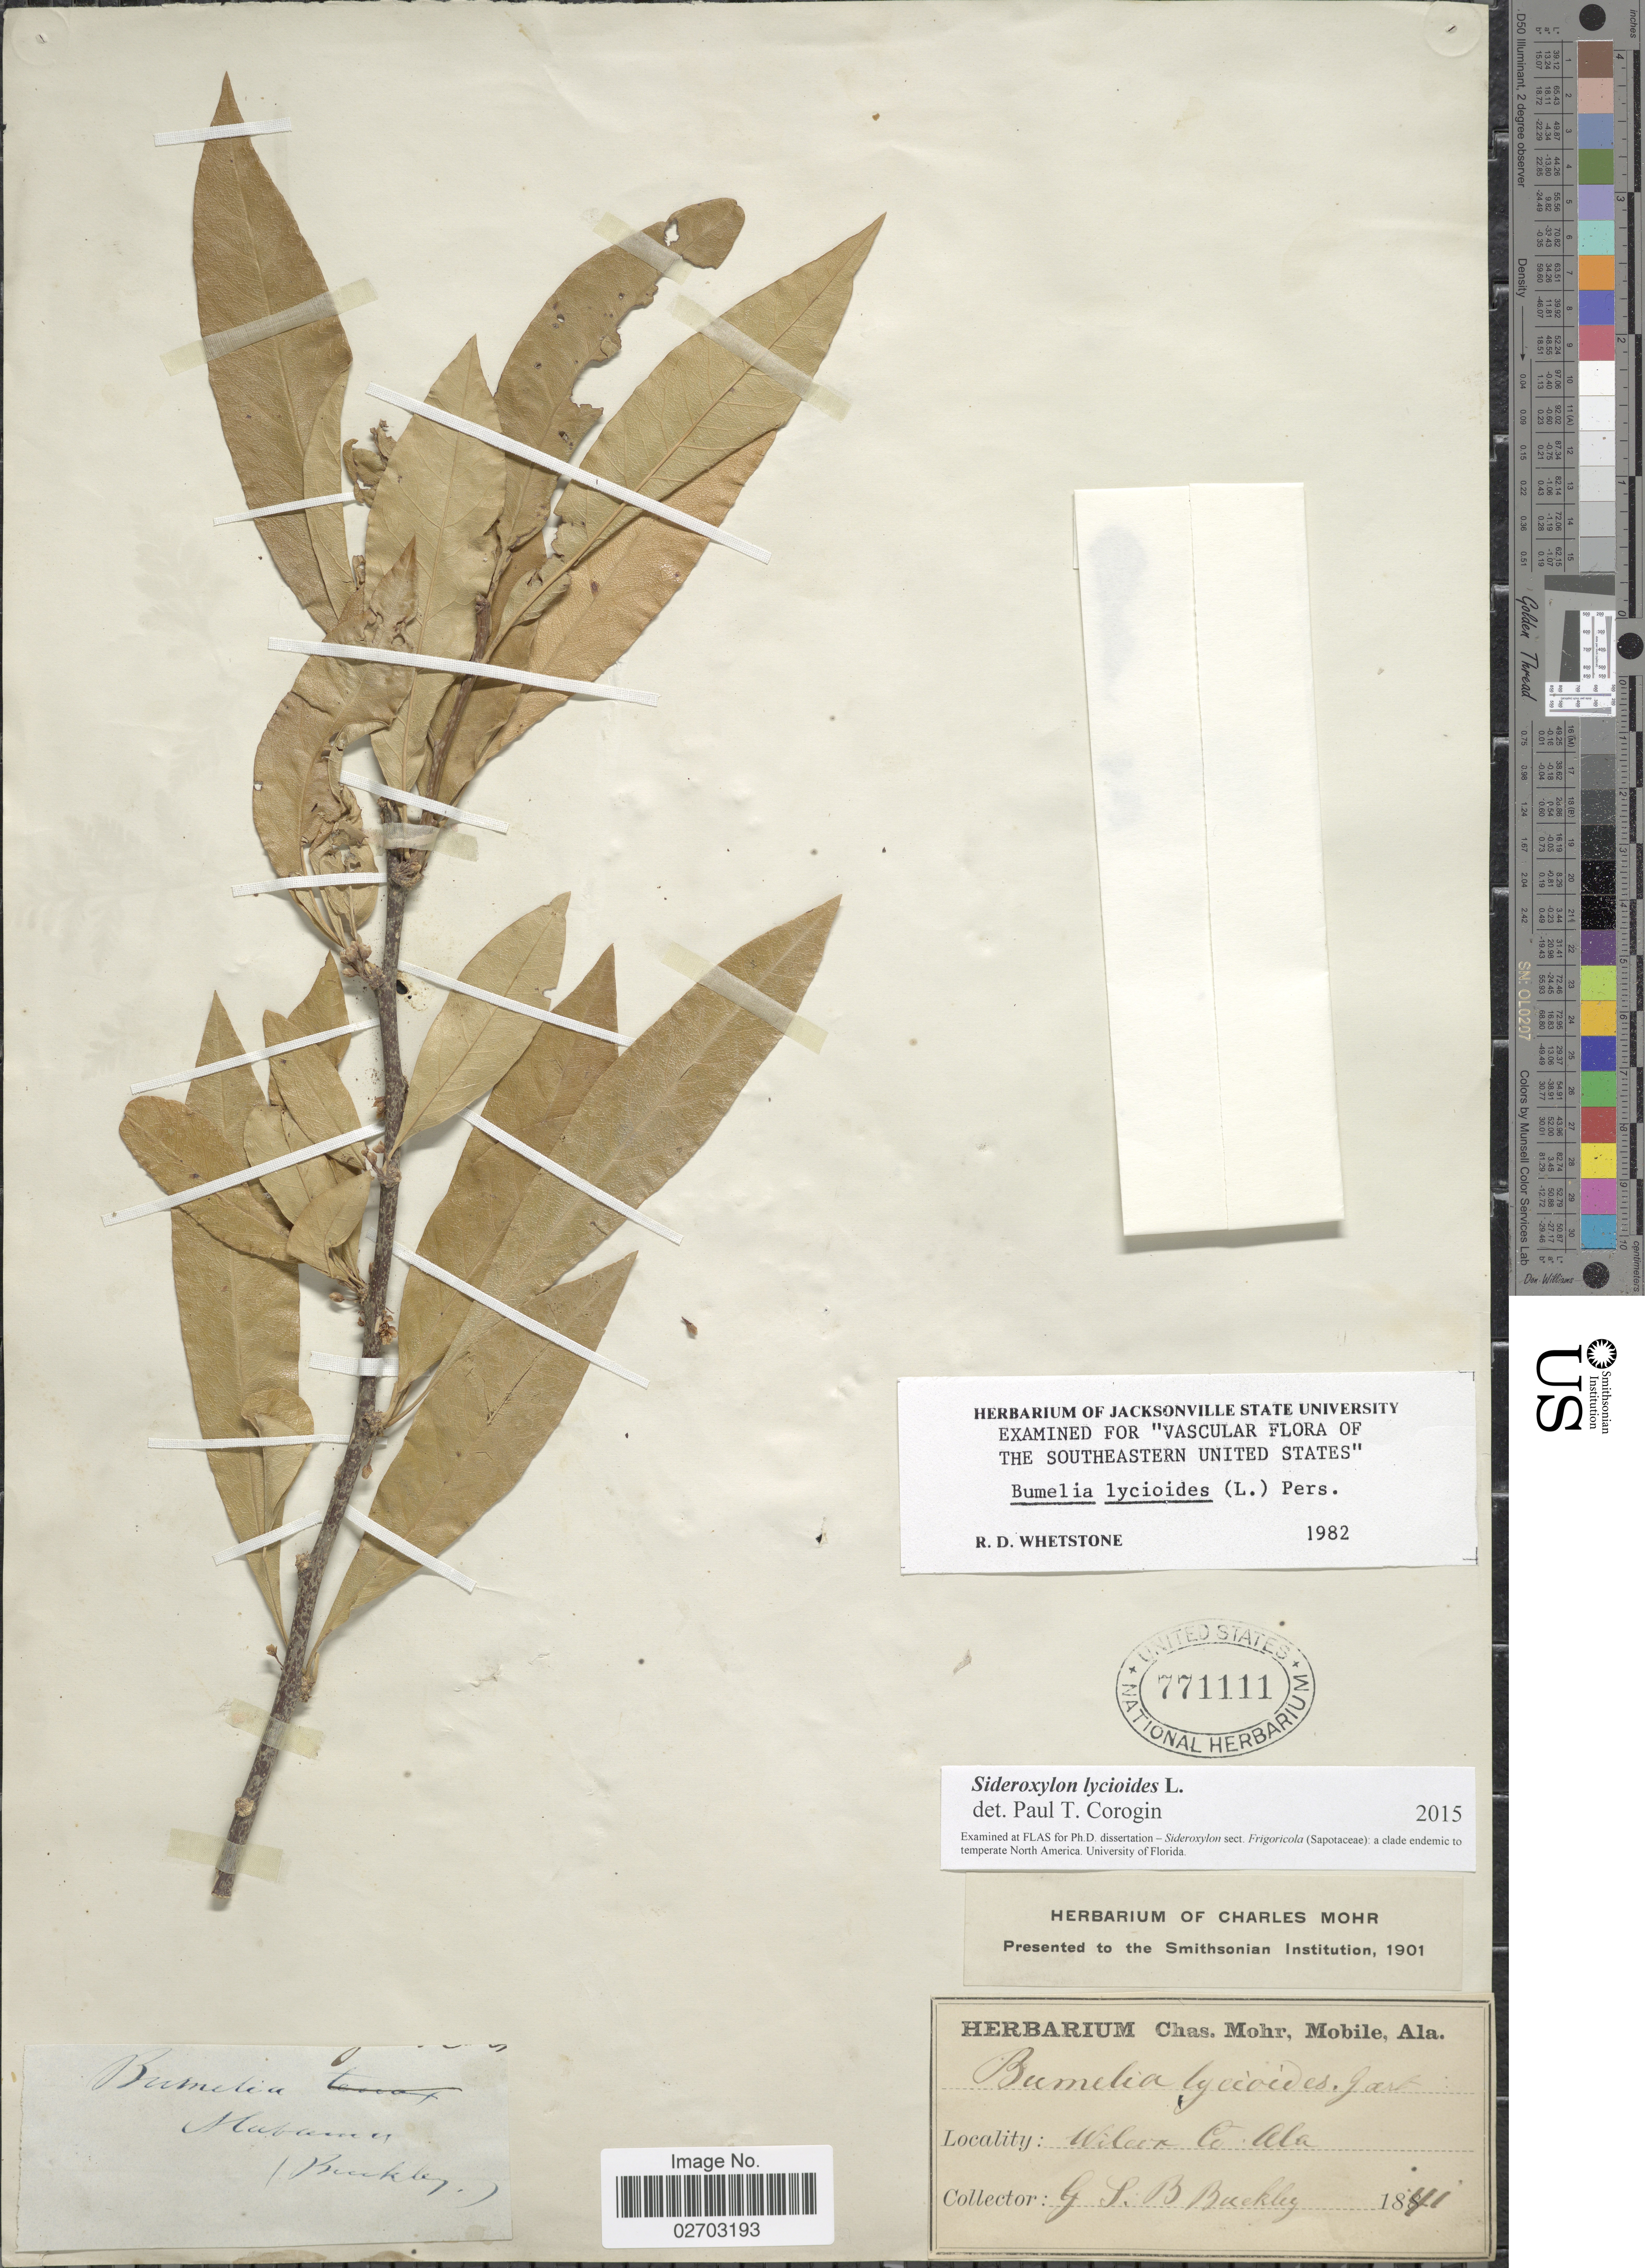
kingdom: Plantae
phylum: Tracheophyta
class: Magnoliopsida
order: Ericales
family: Sapotaceae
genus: Sideroxylon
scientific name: Sideroxylon lycioides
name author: L.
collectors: S. B. Buckley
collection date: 1841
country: United States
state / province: Alabama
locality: Wilcox Co.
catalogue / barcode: US 771111